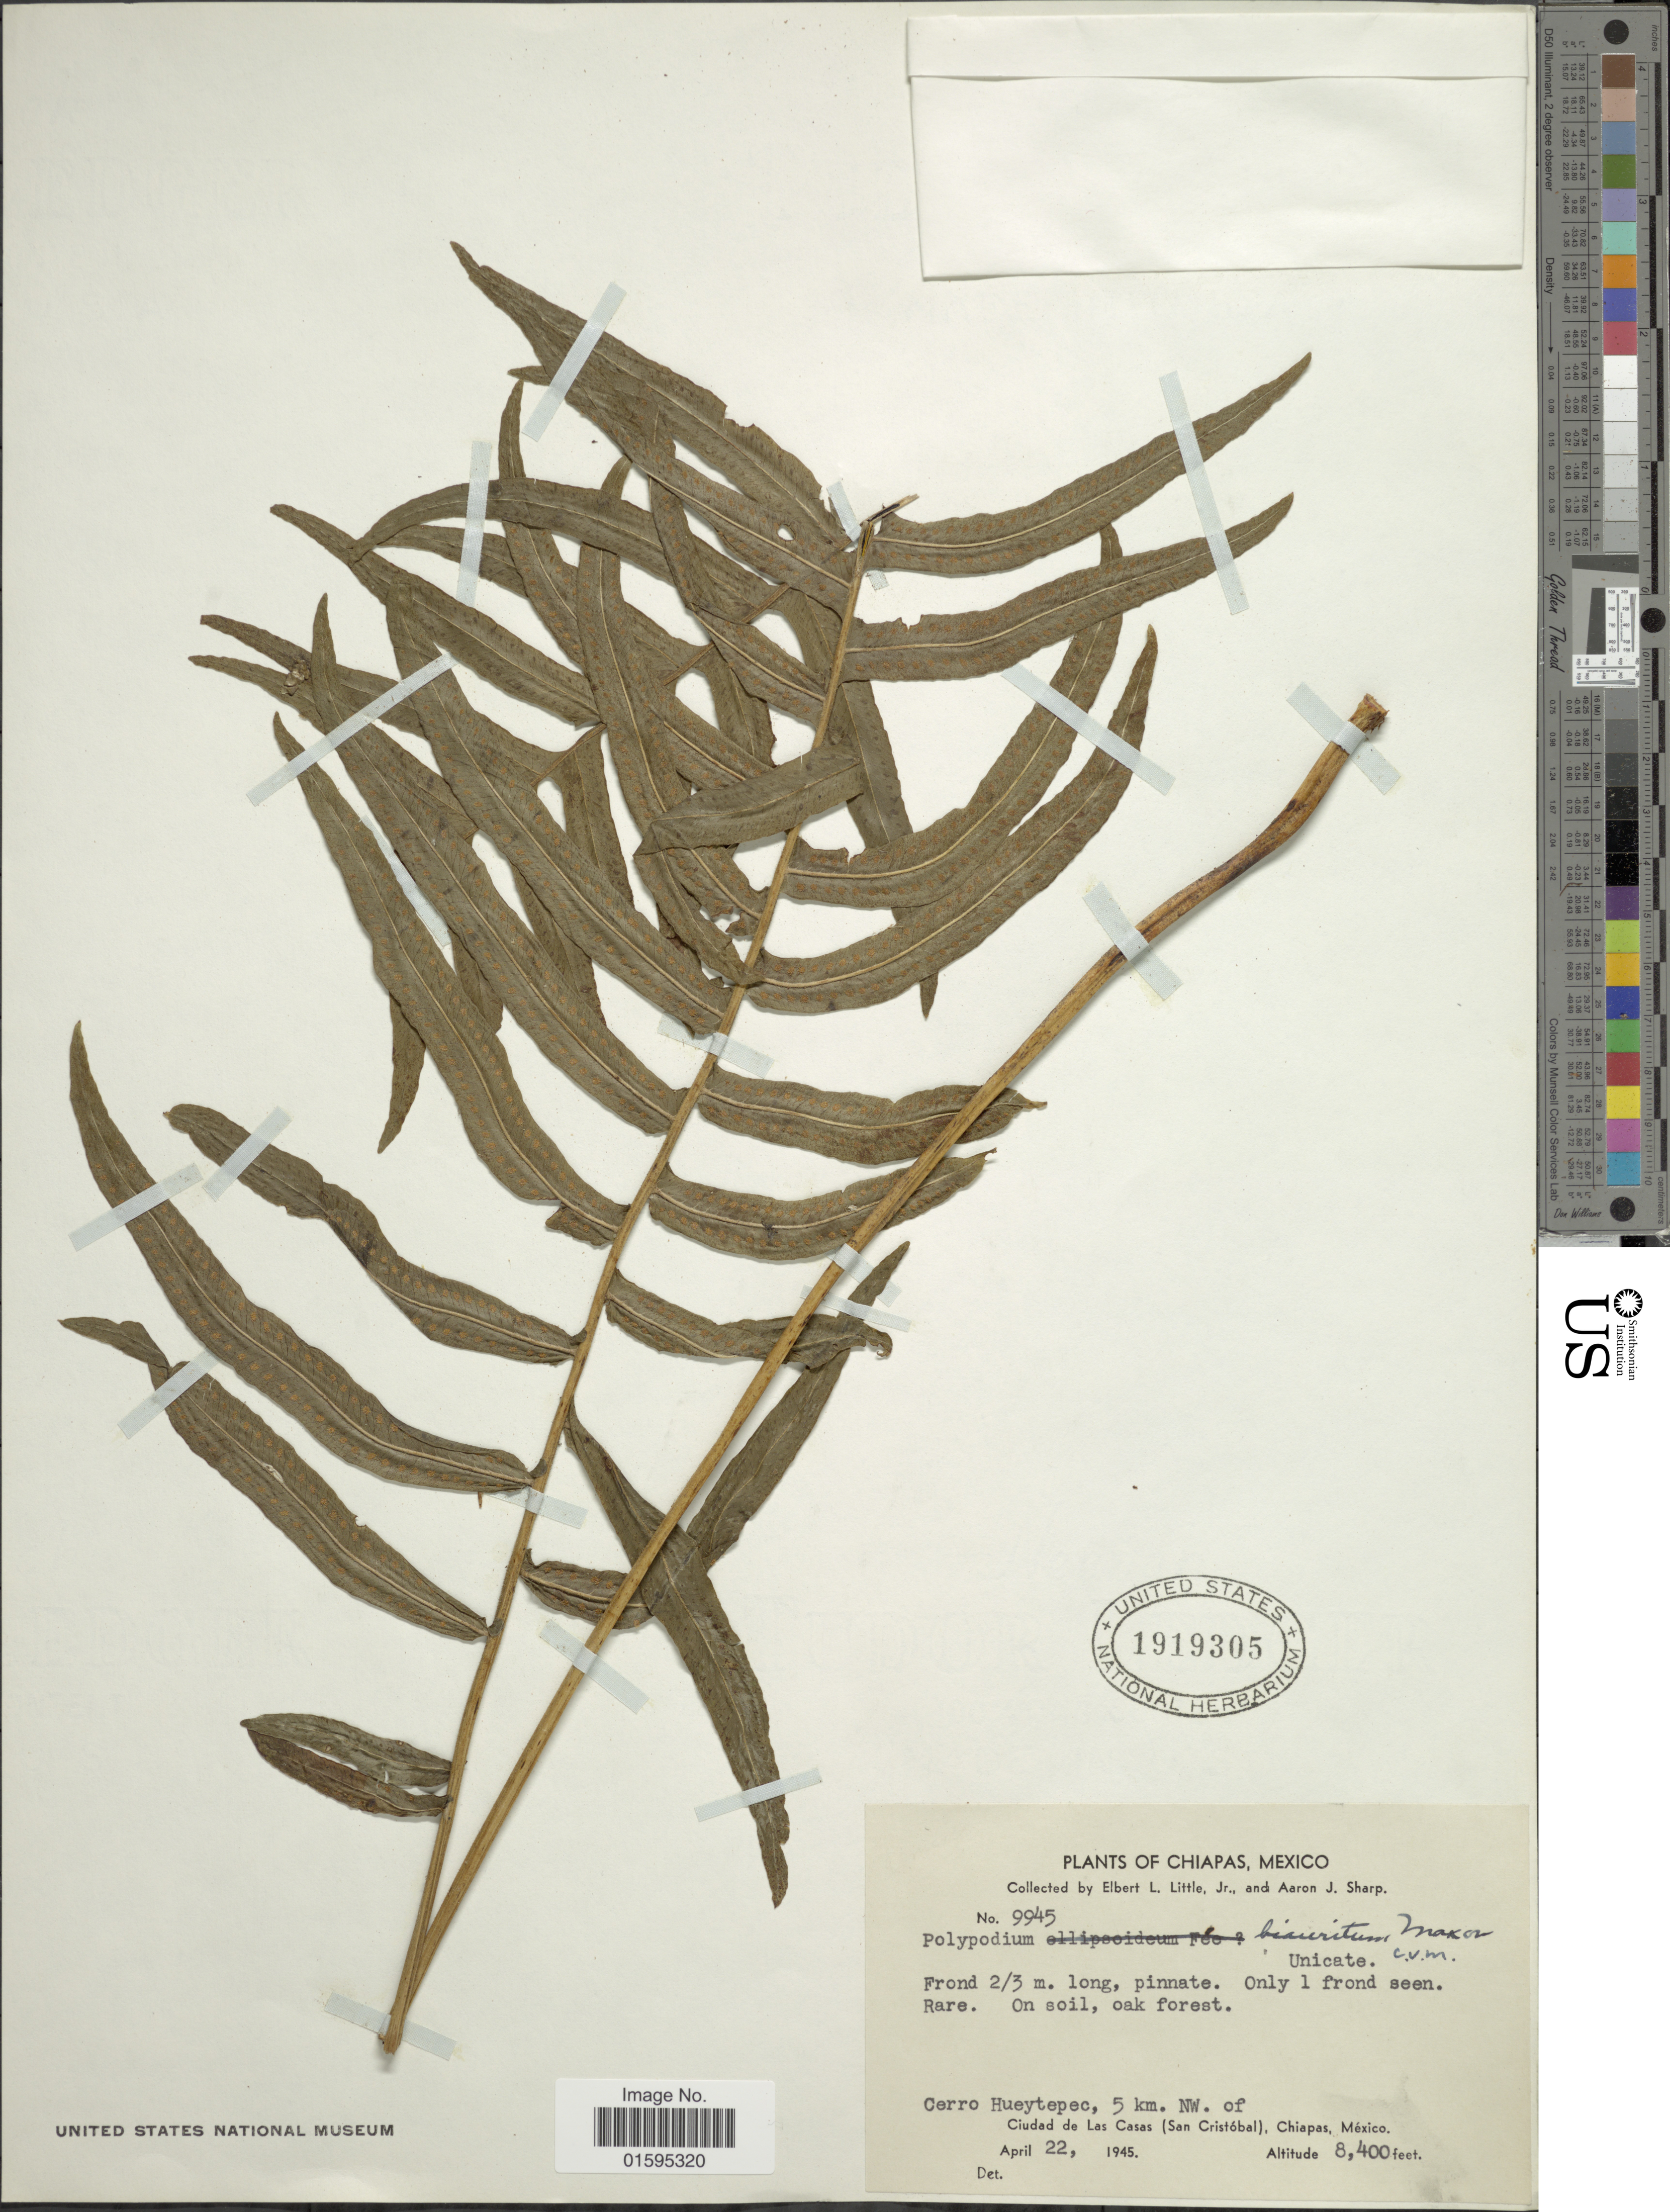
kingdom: Plantae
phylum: Tracheophyta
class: Polypodiopsida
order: Polypodiales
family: Polypodiaceae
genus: Polypodium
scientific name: Polypodium longepinnulatum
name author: E. Fourn.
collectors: E. L. Little & Mrs A. J. Sharp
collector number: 9945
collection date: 1945-04-22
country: Mexico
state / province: Chiapas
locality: Cerro Hueytepec, 5 km. NW. of Ciudad de Las Casas (San Cristóbal)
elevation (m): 2560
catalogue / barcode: US 1919305